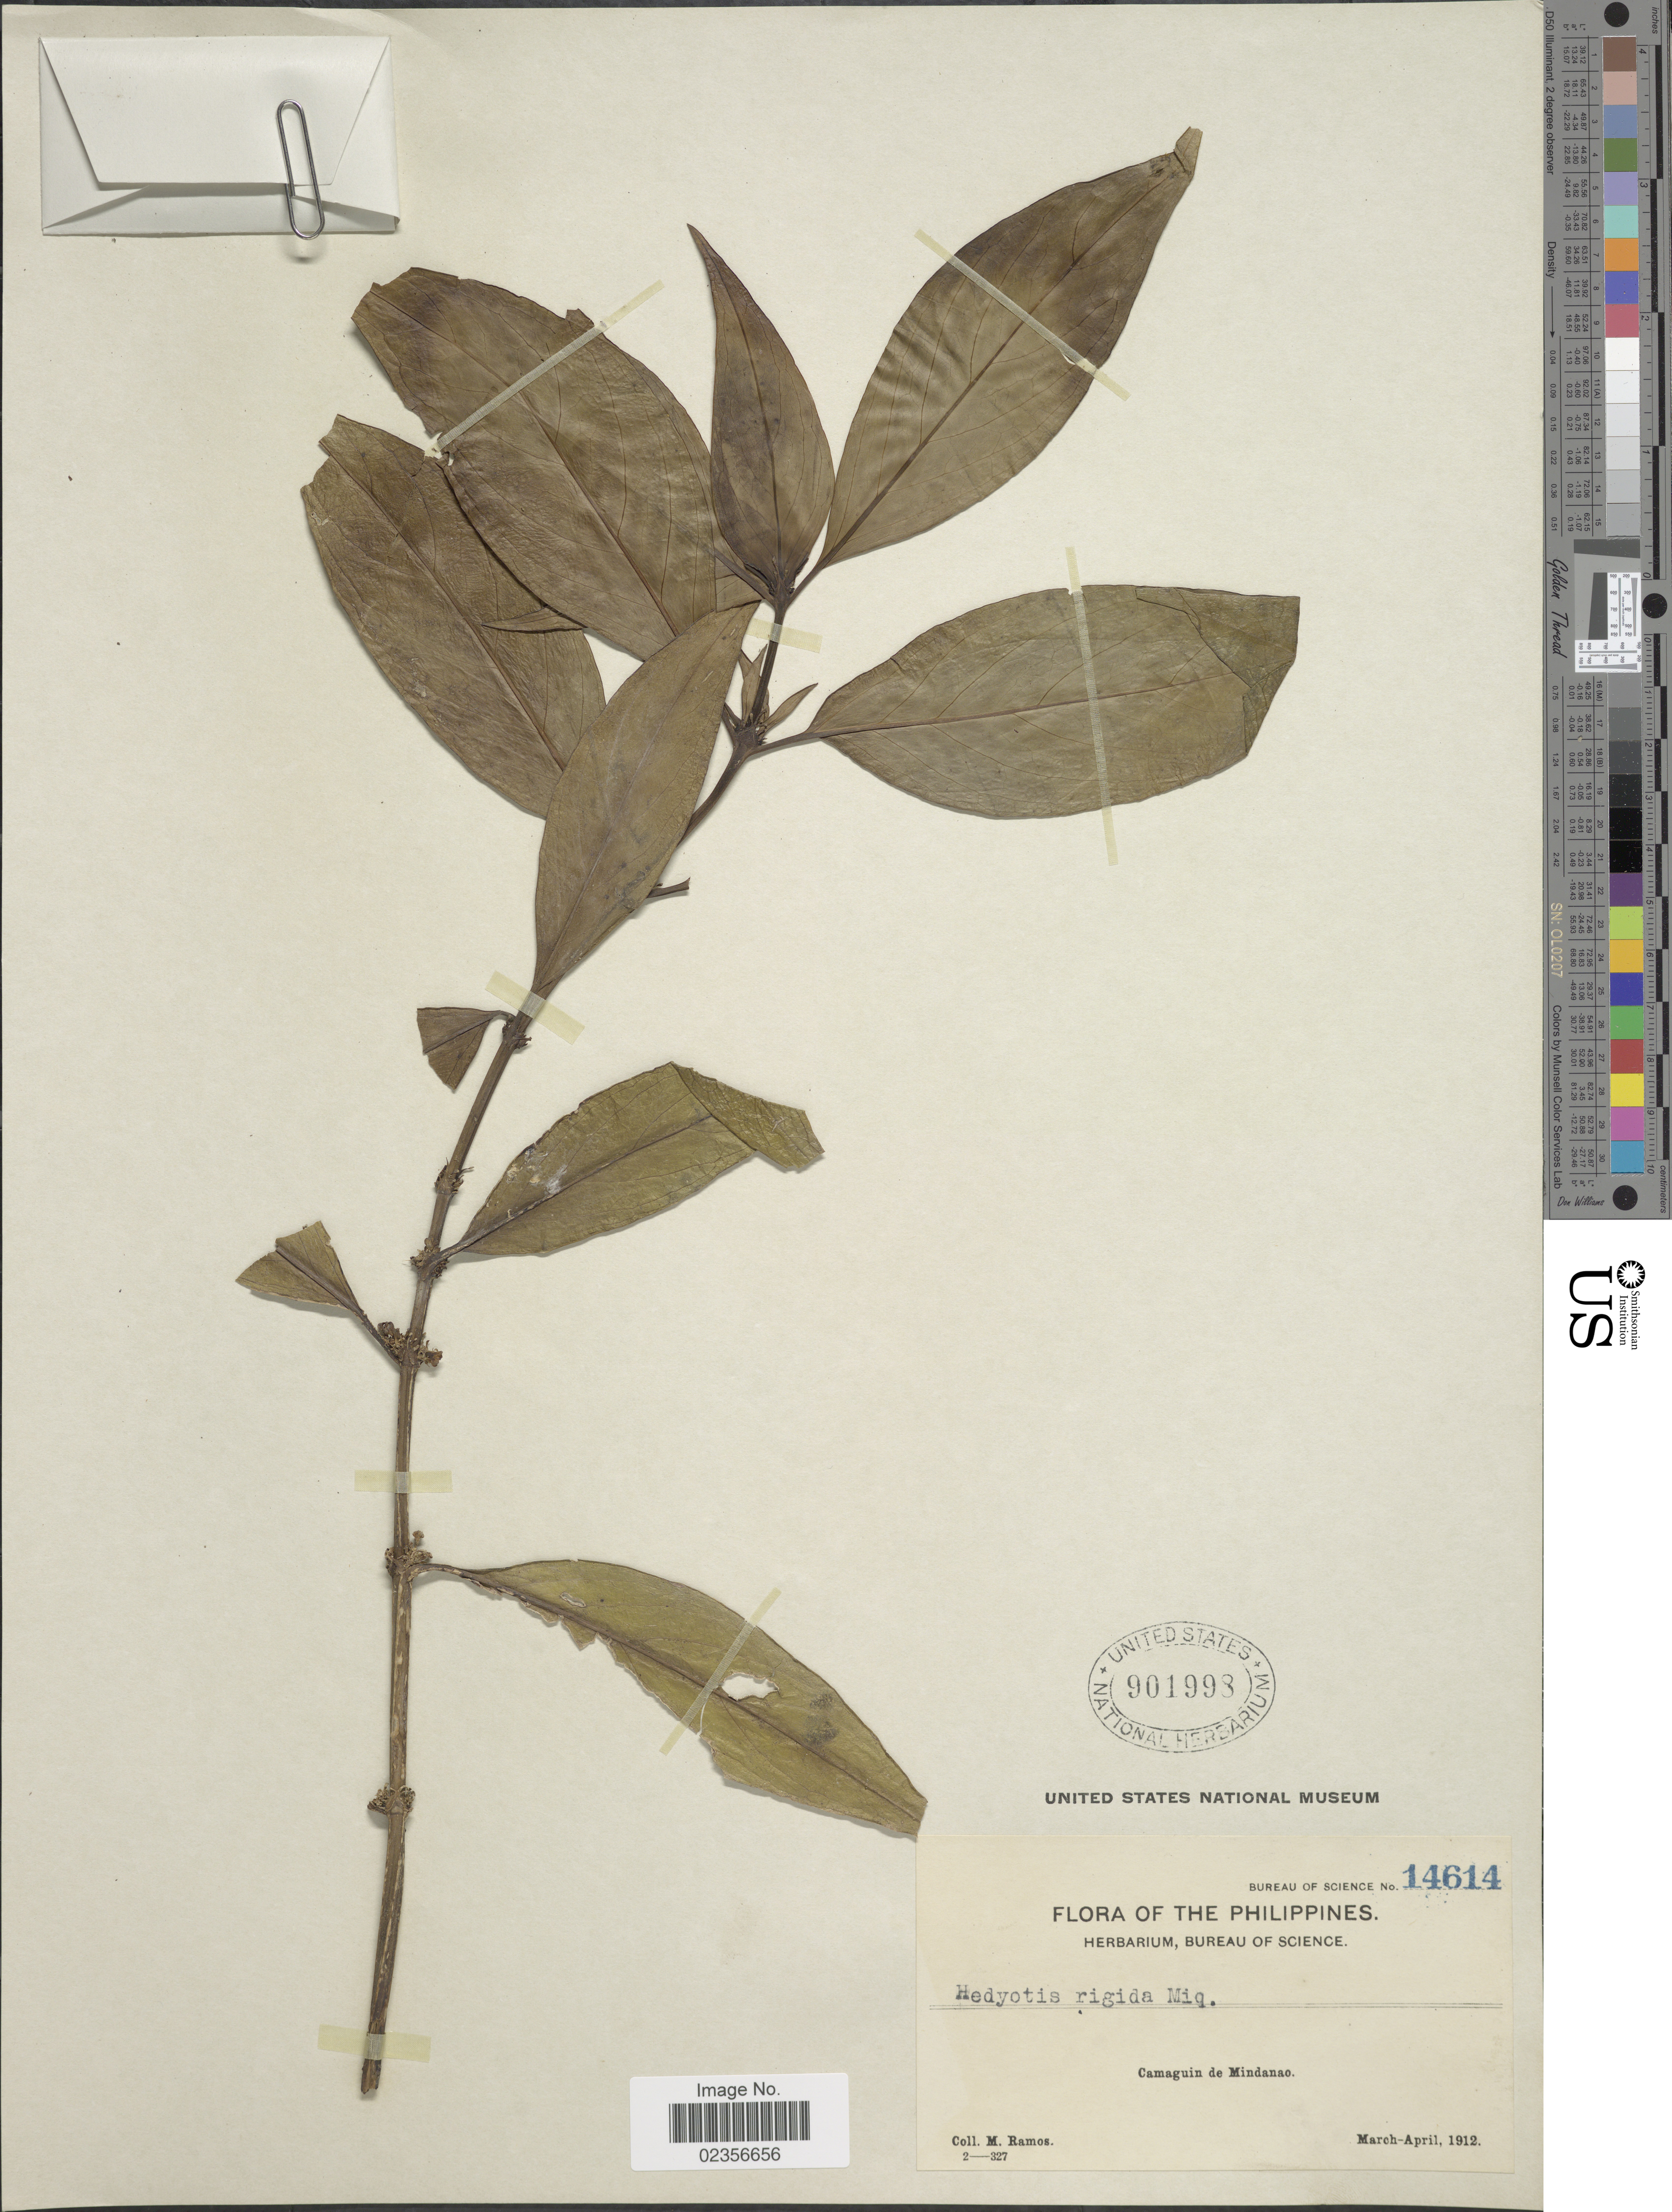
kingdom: Plantae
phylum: Tracheophyta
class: Magnoliopsida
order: Gentianales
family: Rubiaceae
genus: Hedyotis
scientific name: Hedyotis rigida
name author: (Blume) Walp.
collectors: M. Ramos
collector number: Bureau of Science 14614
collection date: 1912-03/1912-04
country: Philippines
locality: Camaguin de Mindanao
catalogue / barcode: US 901998